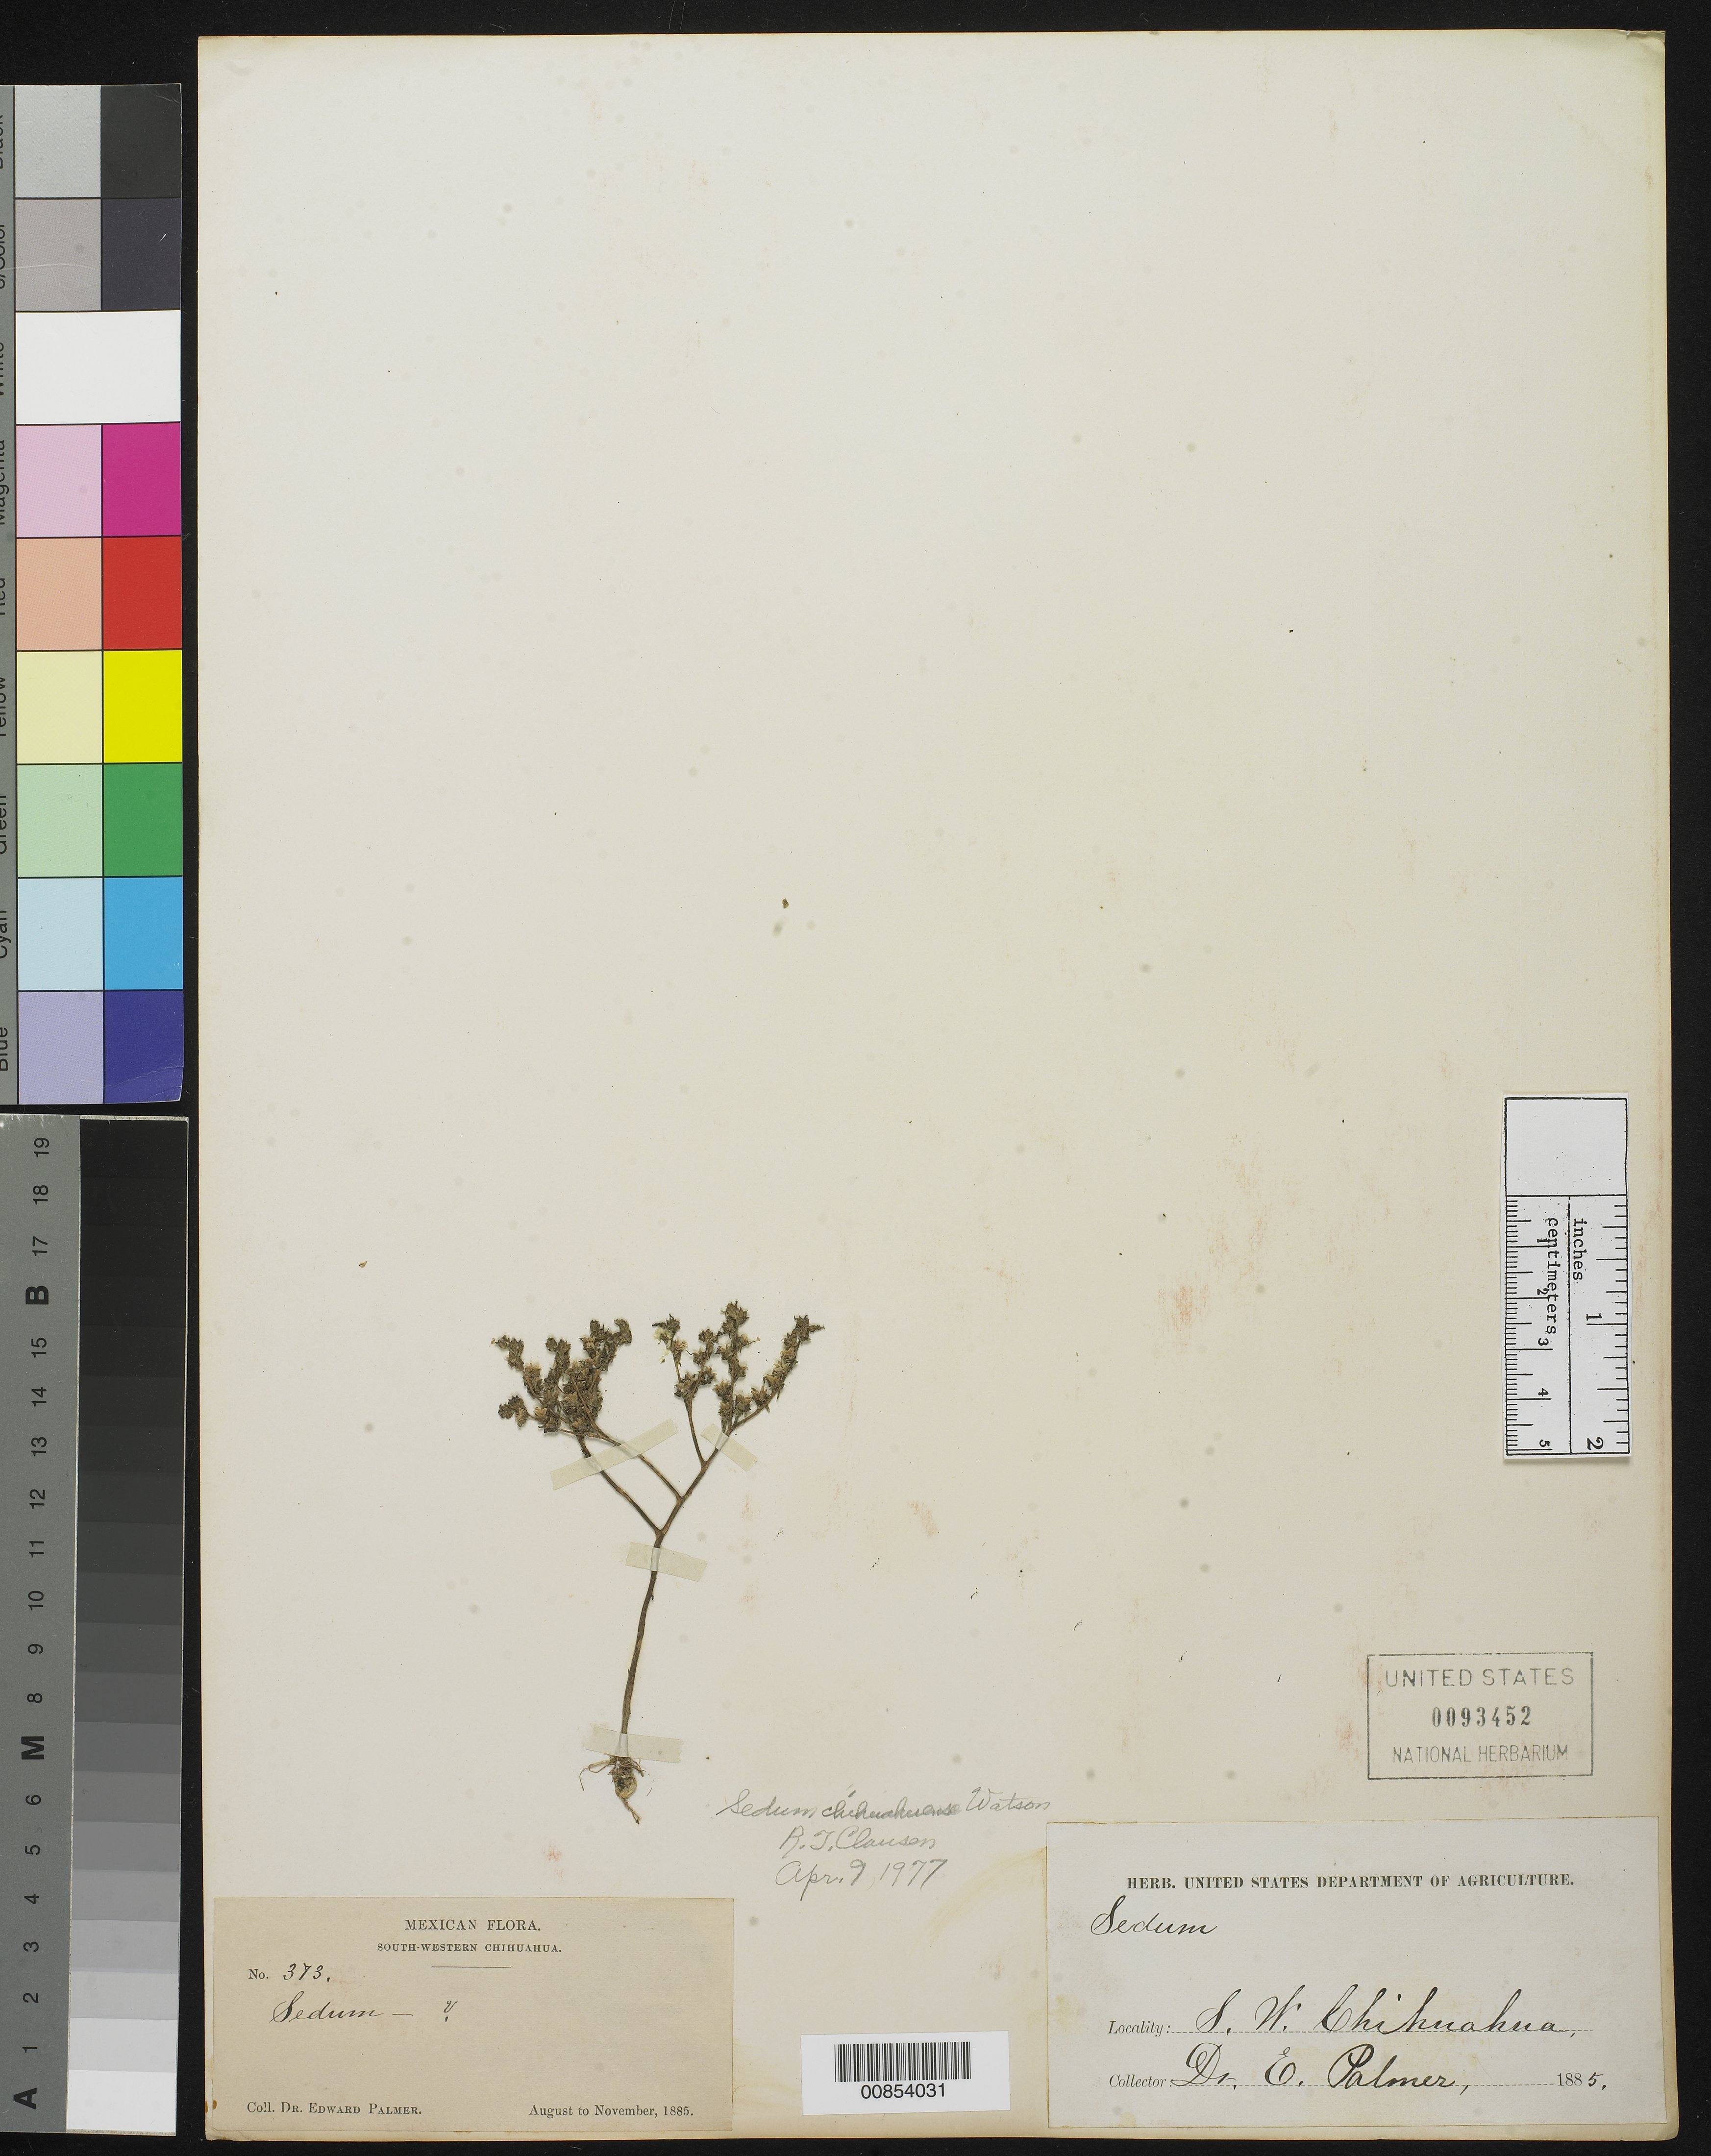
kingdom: Plantae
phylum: Tracheophyta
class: Magnoliopsida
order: Saxifragales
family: Crassulaceae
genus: Sedum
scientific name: Sedum chihuahuense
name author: S. Watson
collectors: E. Palmer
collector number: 373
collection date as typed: Aug 1885 to -- Nov 1885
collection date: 1885-08/1885-11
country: Mexico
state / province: Chihuahua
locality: South-Western Chihuahua.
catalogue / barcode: US 93452